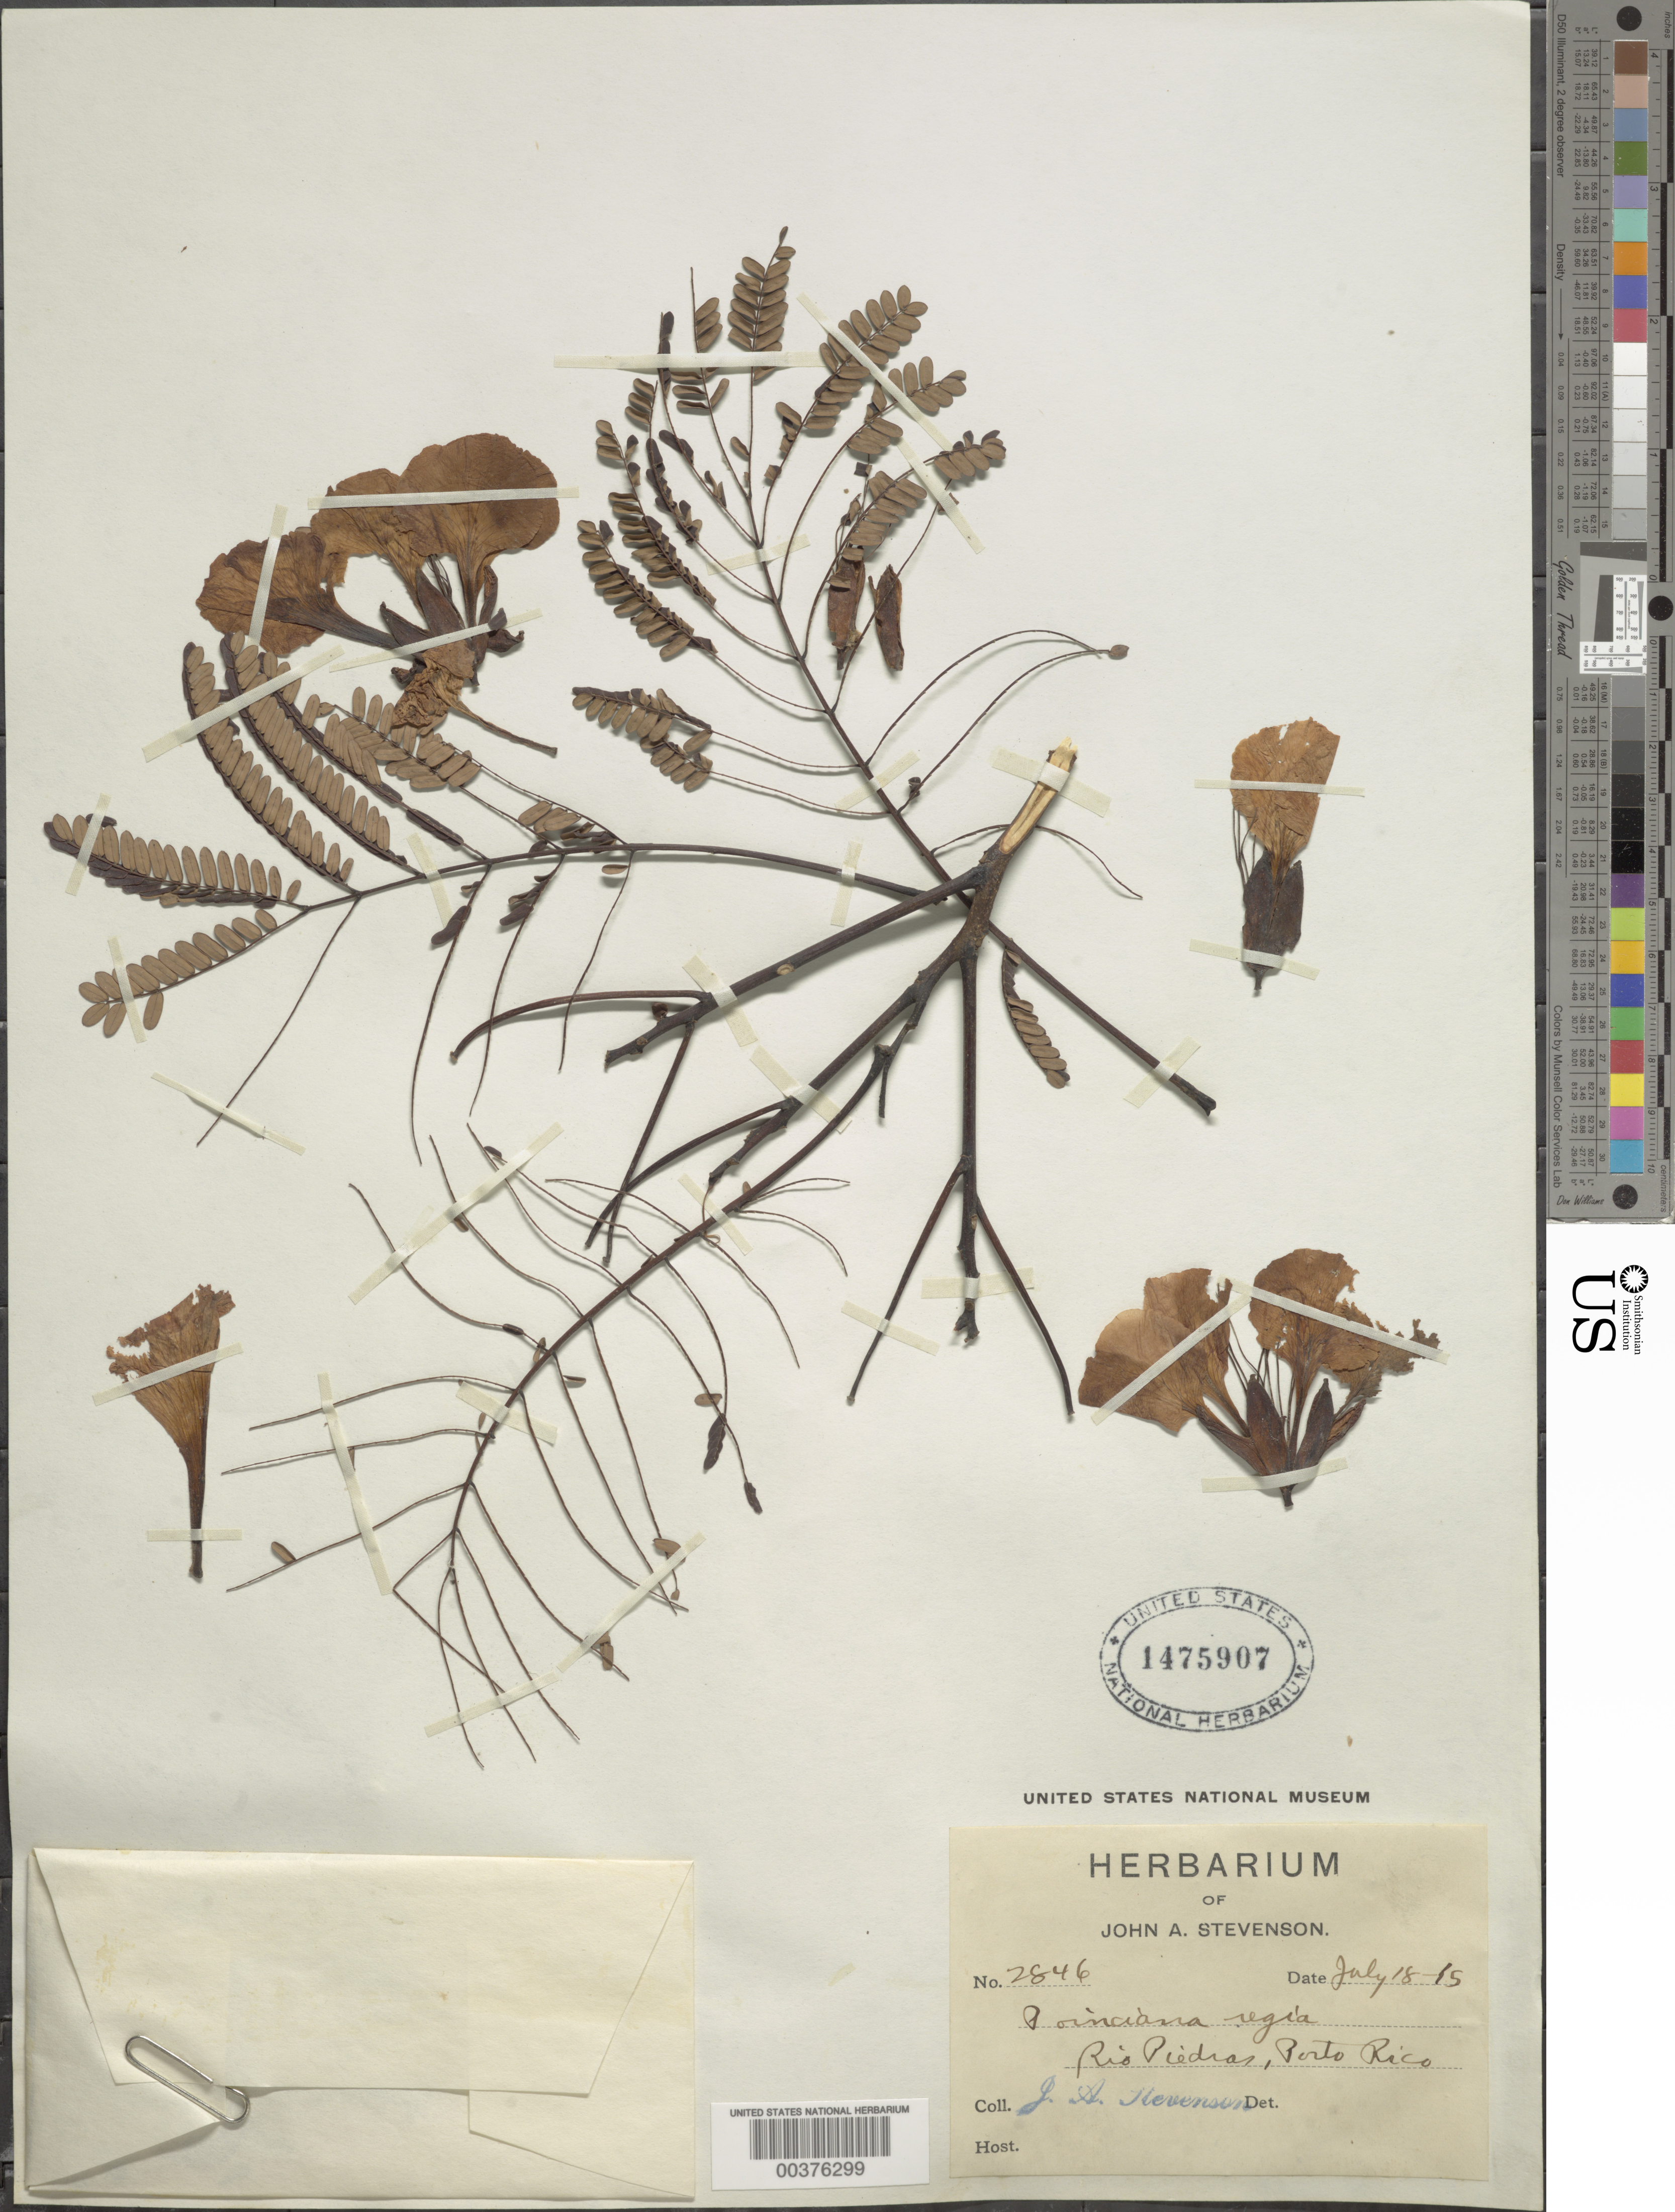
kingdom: Plantae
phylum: Tracheophyta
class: Magnoliopsida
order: Fabales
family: Fabaceae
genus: Delonix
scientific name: Delonix regia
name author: (Bojer ex Hook.) Raf.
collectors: J. Stevenson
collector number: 2846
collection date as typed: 18 Jul 1915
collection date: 1915-07-18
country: Puerto Rico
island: Greater Antilles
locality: Rio piedras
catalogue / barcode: US 1475907